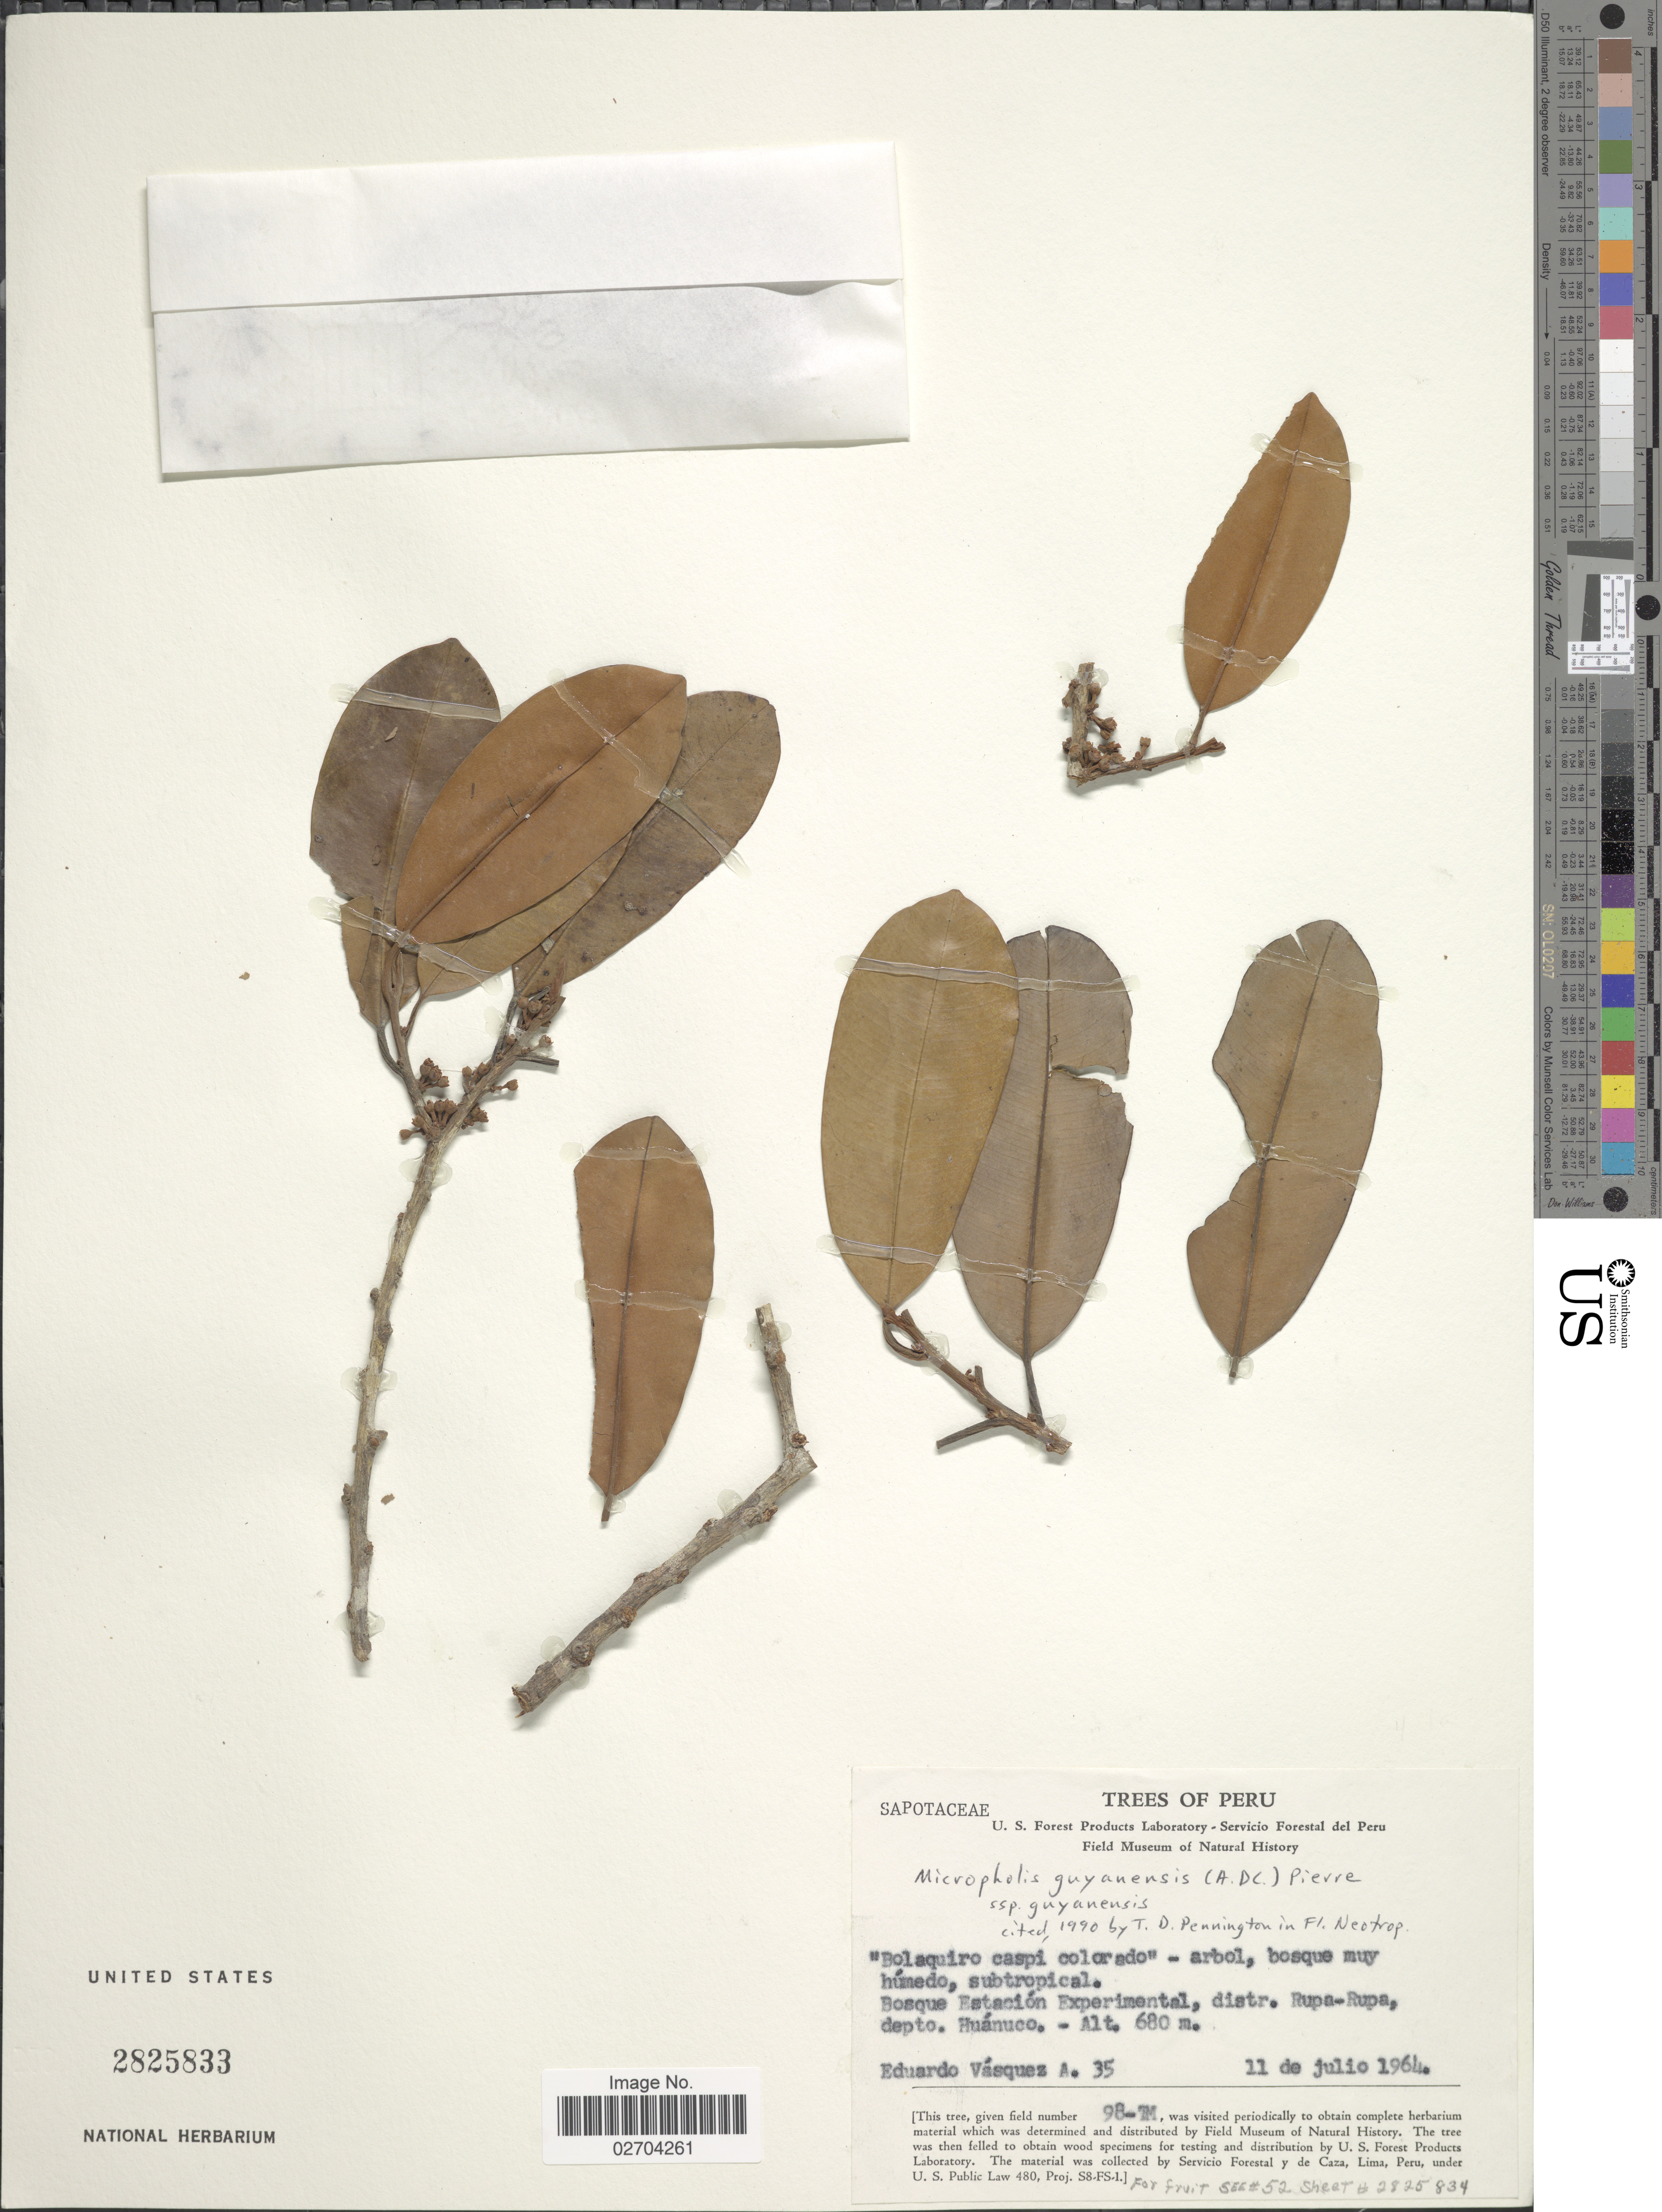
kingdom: Plantae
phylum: Tracheophyta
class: Magnoliopsida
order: Ericales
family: Sapotaceae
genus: Micropholis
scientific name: Micropholis guyanensis subsp. guyanensis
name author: (A. DC.) Pierre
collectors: E. Vasquez A.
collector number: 35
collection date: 1964-07-11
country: Peru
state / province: Huánuco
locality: Bosque Estación Experimental, distr. Rupa-Rupa, depto. Huánuco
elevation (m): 680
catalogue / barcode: US 2825833